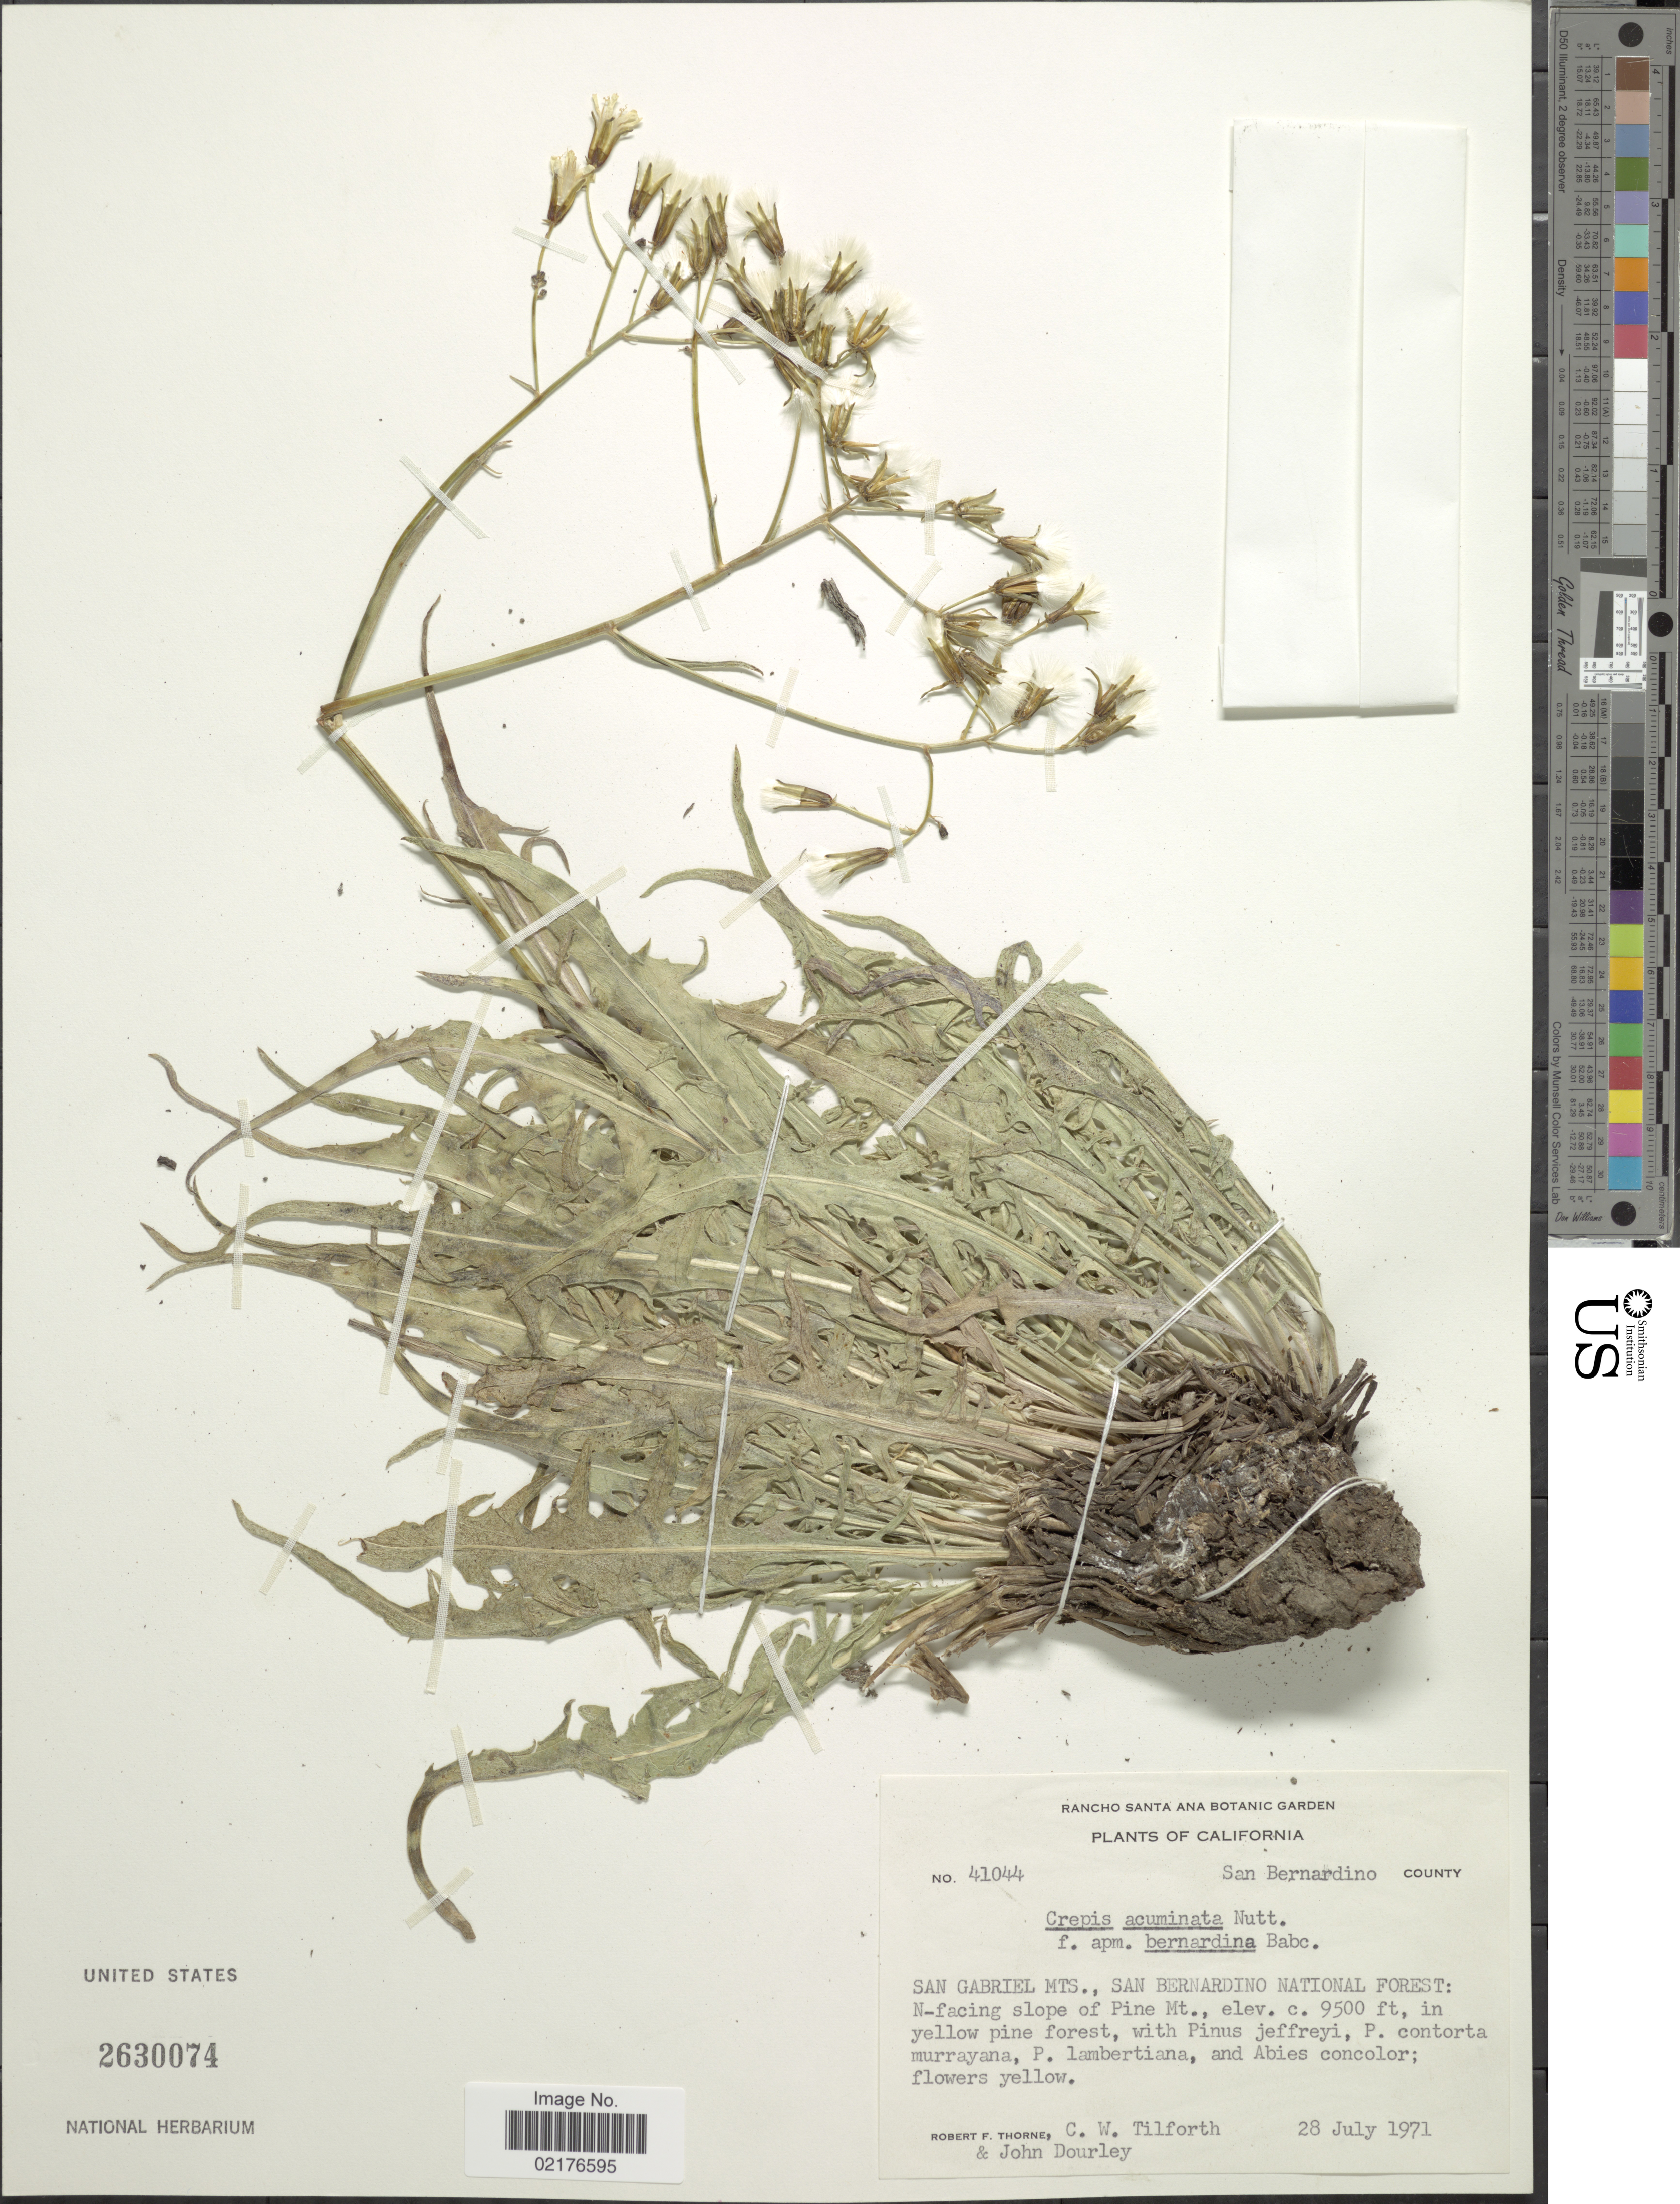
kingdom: Plantae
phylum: Tracheophyta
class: Magnoliopsida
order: Asterales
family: Asteraceae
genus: Crepis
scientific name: Crepis acuminata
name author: Nutt.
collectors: C. Tilforth & J. Dourley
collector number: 41044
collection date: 1971-07-28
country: United States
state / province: California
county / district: San Bernardino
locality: San Gabriel Mts., San Bernardino National Forest: N-facing slope of Pine Mt., San Bernardino County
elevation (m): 2896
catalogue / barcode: US 2630074